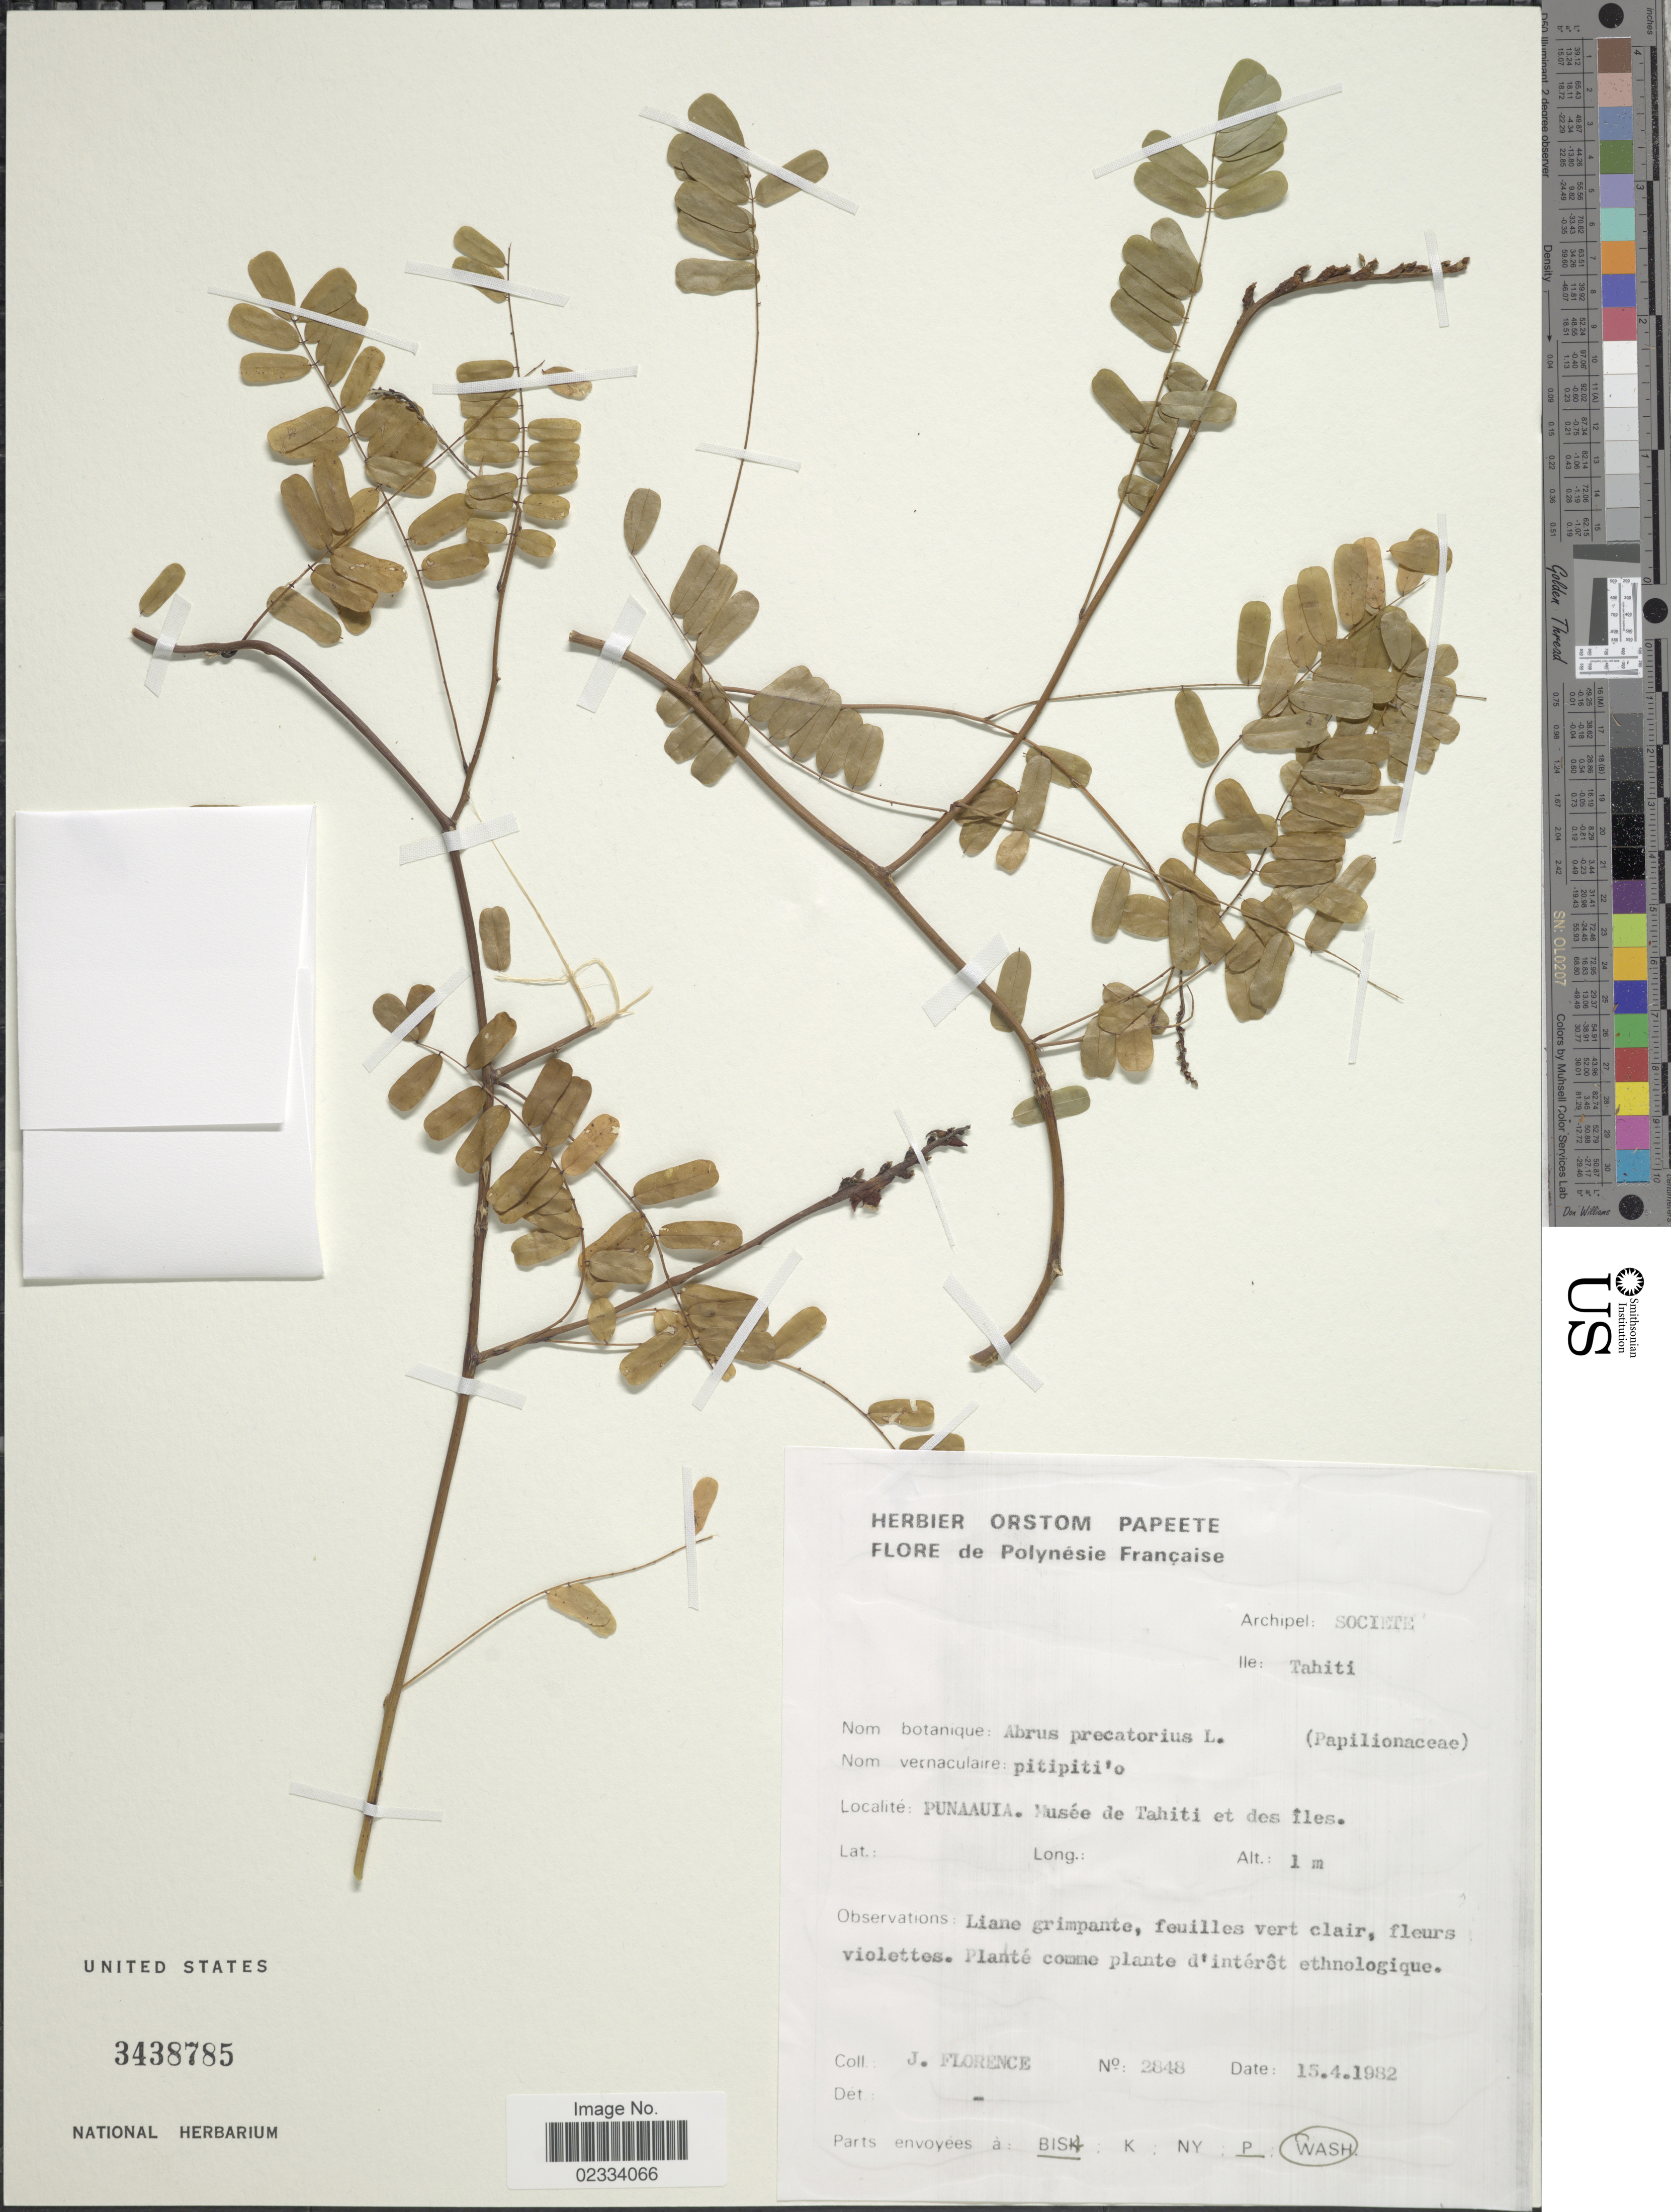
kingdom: Plantae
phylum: Tracheophyta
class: Magnoliopsida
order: Fabales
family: Fabaceae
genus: Abrus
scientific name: Abrus precatorius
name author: L.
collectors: J. Florence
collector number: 2848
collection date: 1982-04-15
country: French Polynesia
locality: Archipel: Societe. Ile: Tahiti. Punaauia. Musée de Tahiti et des îles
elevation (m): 1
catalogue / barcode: US 3438785